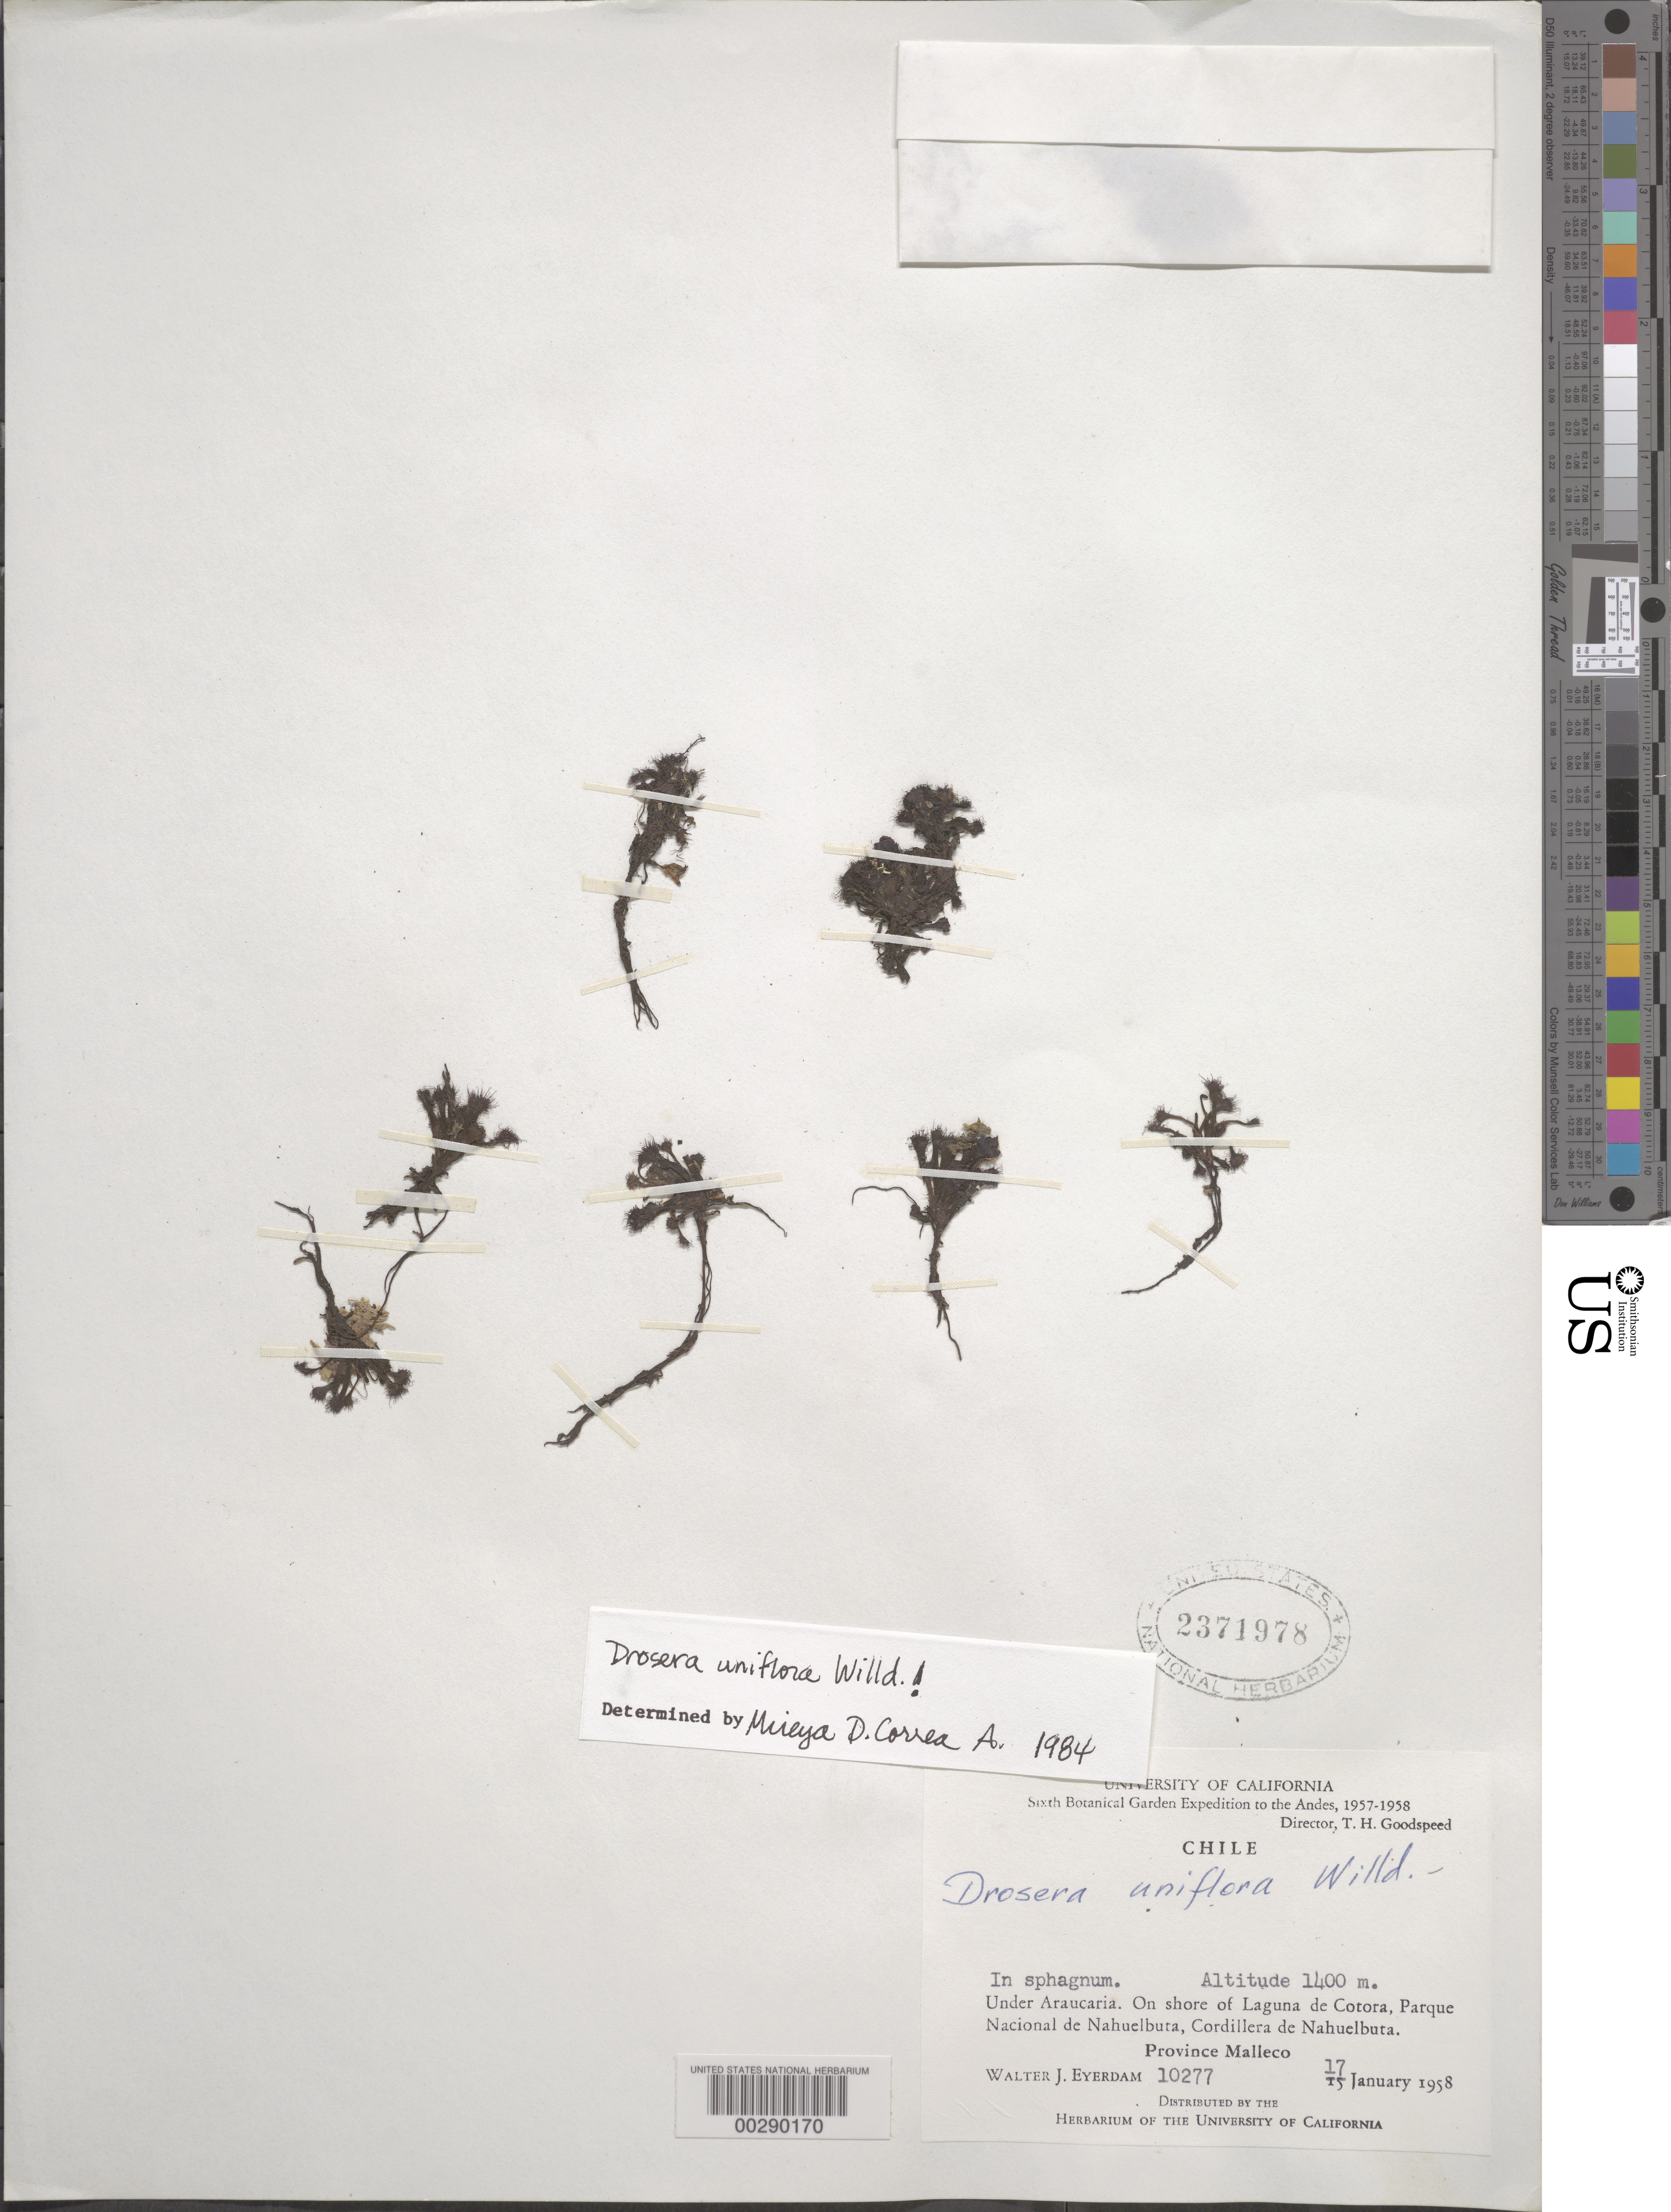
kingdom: Plantae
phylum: Tracheophyta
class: Magnoliopsida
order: Caryophyllales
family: Droseraceae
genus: Drosera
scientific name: Drosera uniflora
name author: Willd.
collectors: W. J. Eyerdam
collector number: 10277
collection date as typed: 17 Jan 1958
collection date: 1958-01-17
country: Chile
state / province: Araucanía (IX)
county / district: Malleco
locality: Shore of laguna de cotora, parque nacional de nahuelbuta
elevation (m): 1400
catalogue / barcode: US 2371978